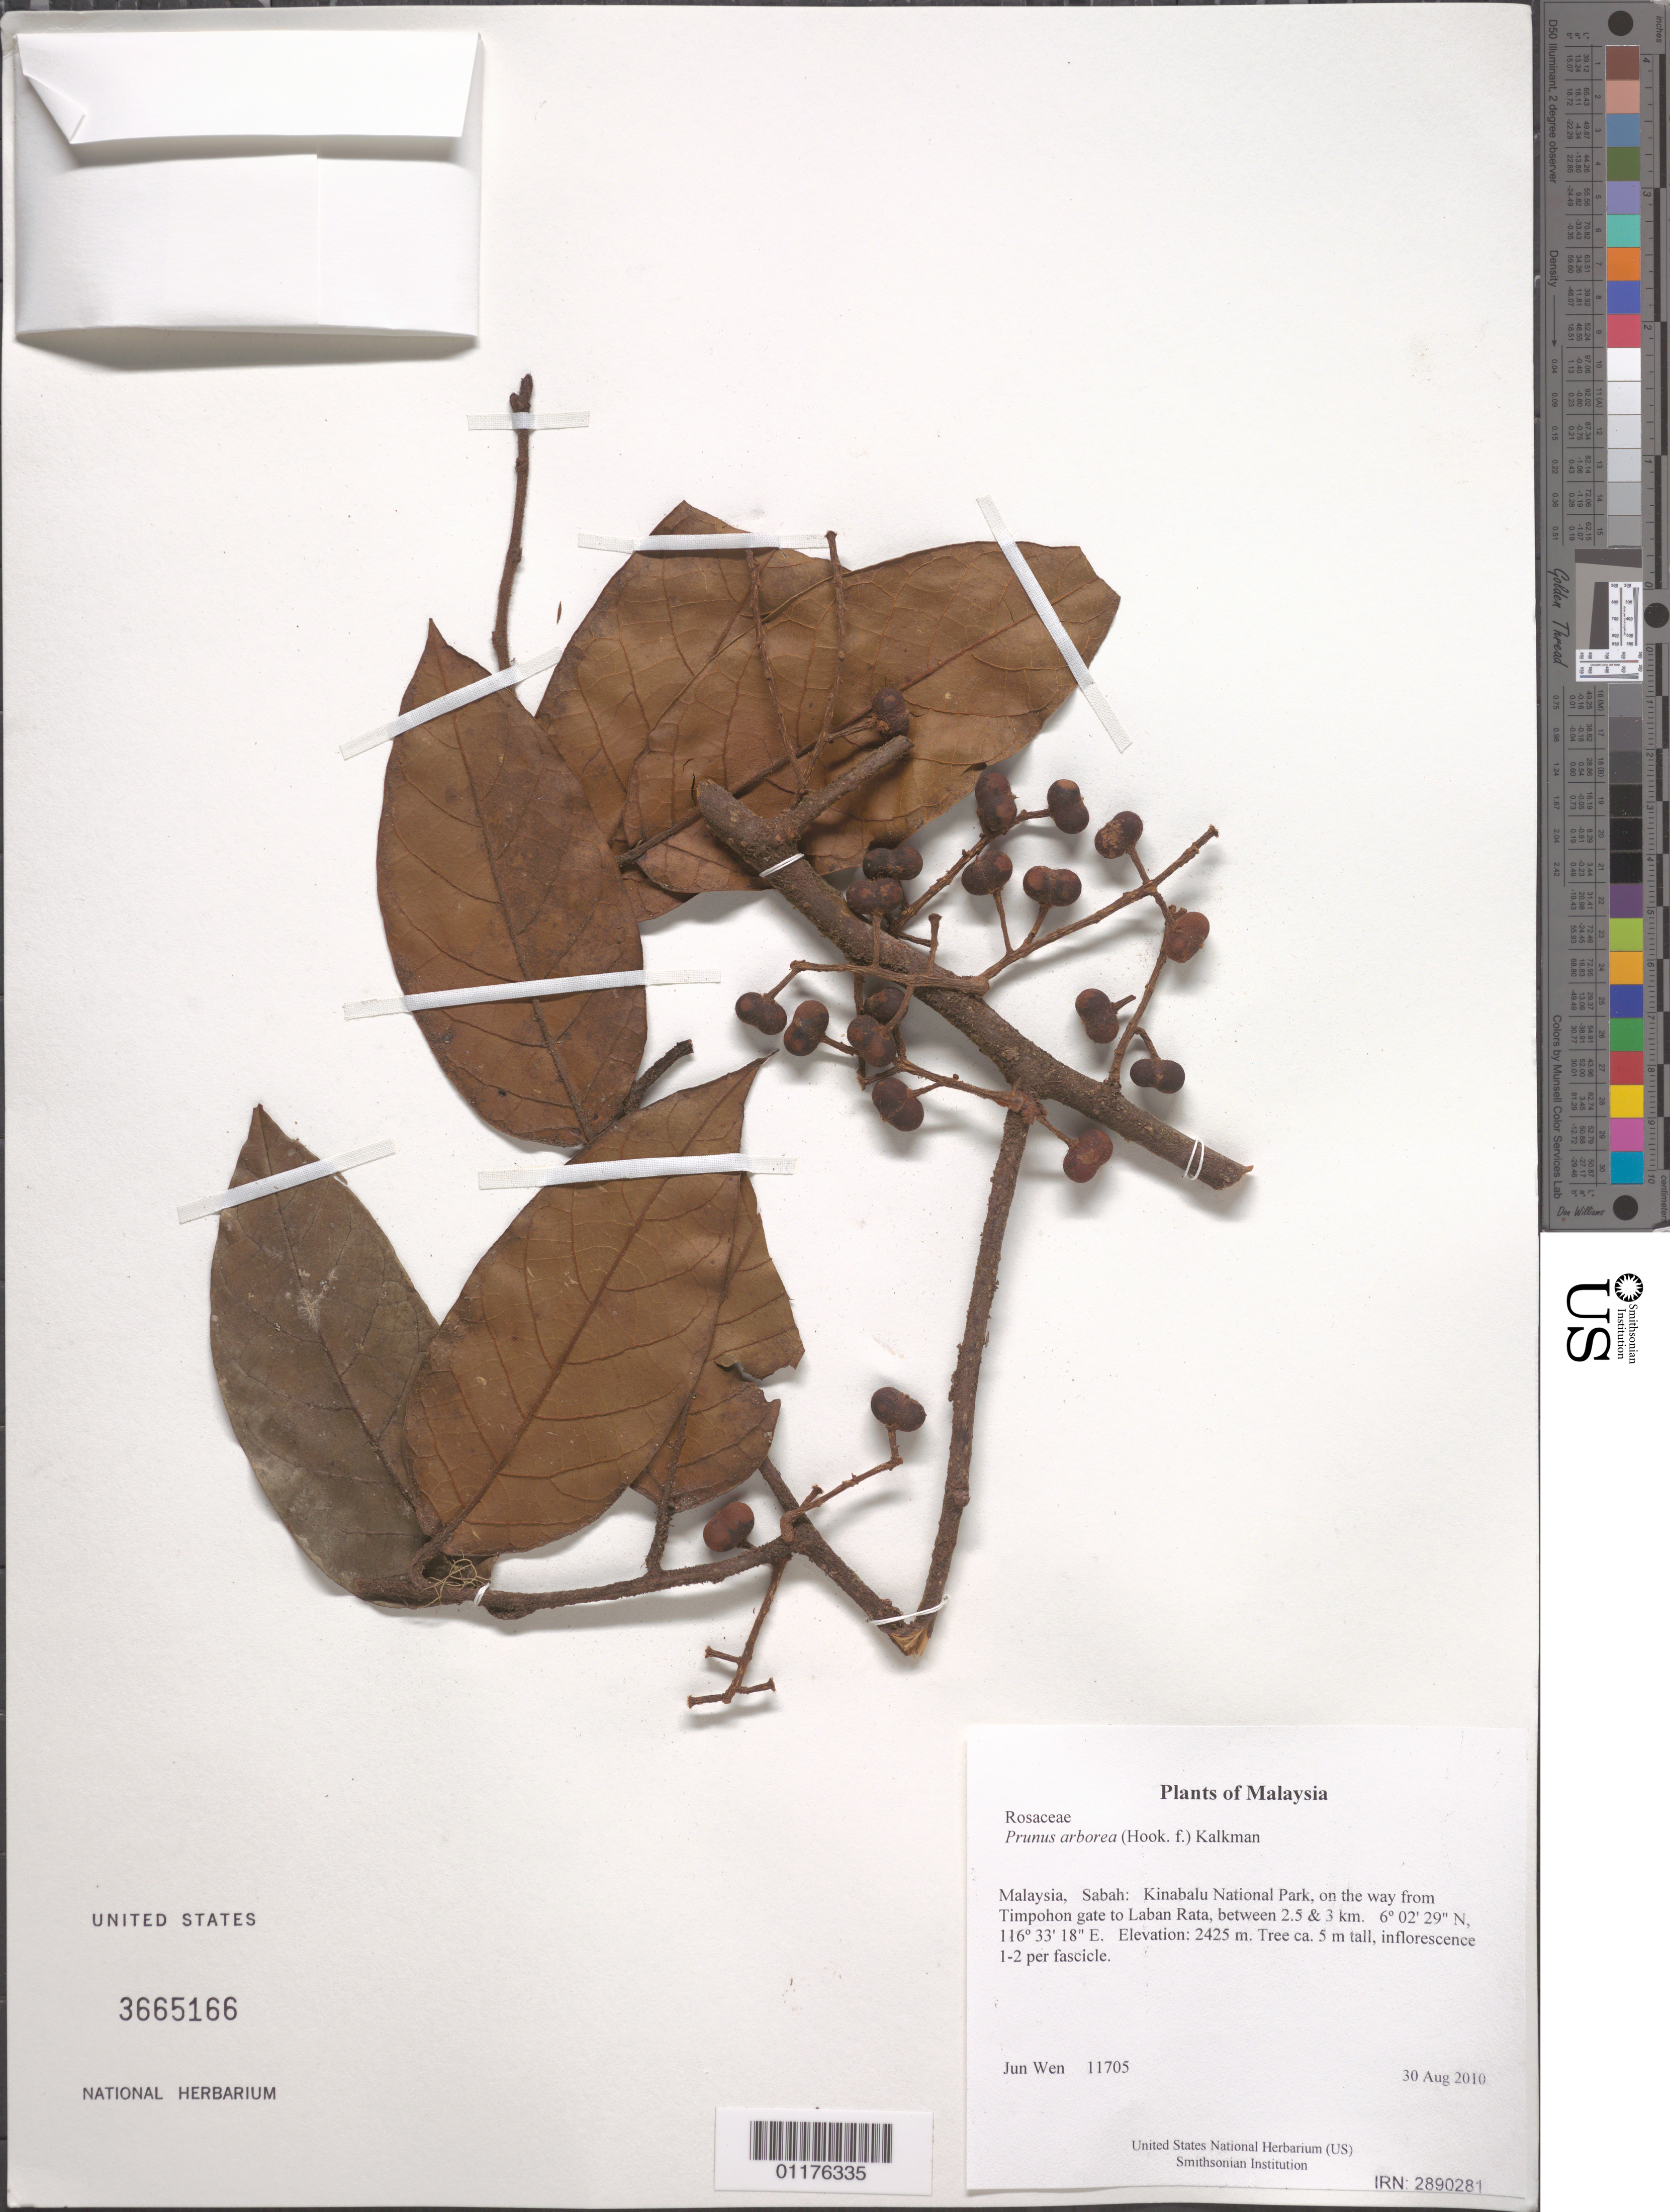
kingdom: Plantae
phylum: Tracheophyta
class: Magnoliopsida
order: Rosales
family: Rosaceae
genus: Prunus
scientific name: Prunus arborea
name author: (Blume) Kalkman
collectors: J. Wen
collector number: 11705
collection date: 2010-08-30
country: Malaysia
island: Borneo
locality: Sabah: Kinabalu National Park, on the way from Timpohon gate to Laban Rata, between 2.5 & 3 km.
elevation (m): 2425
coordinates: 06 02 29.1 N, 116 33 17.8 E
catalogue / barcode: US 3665166